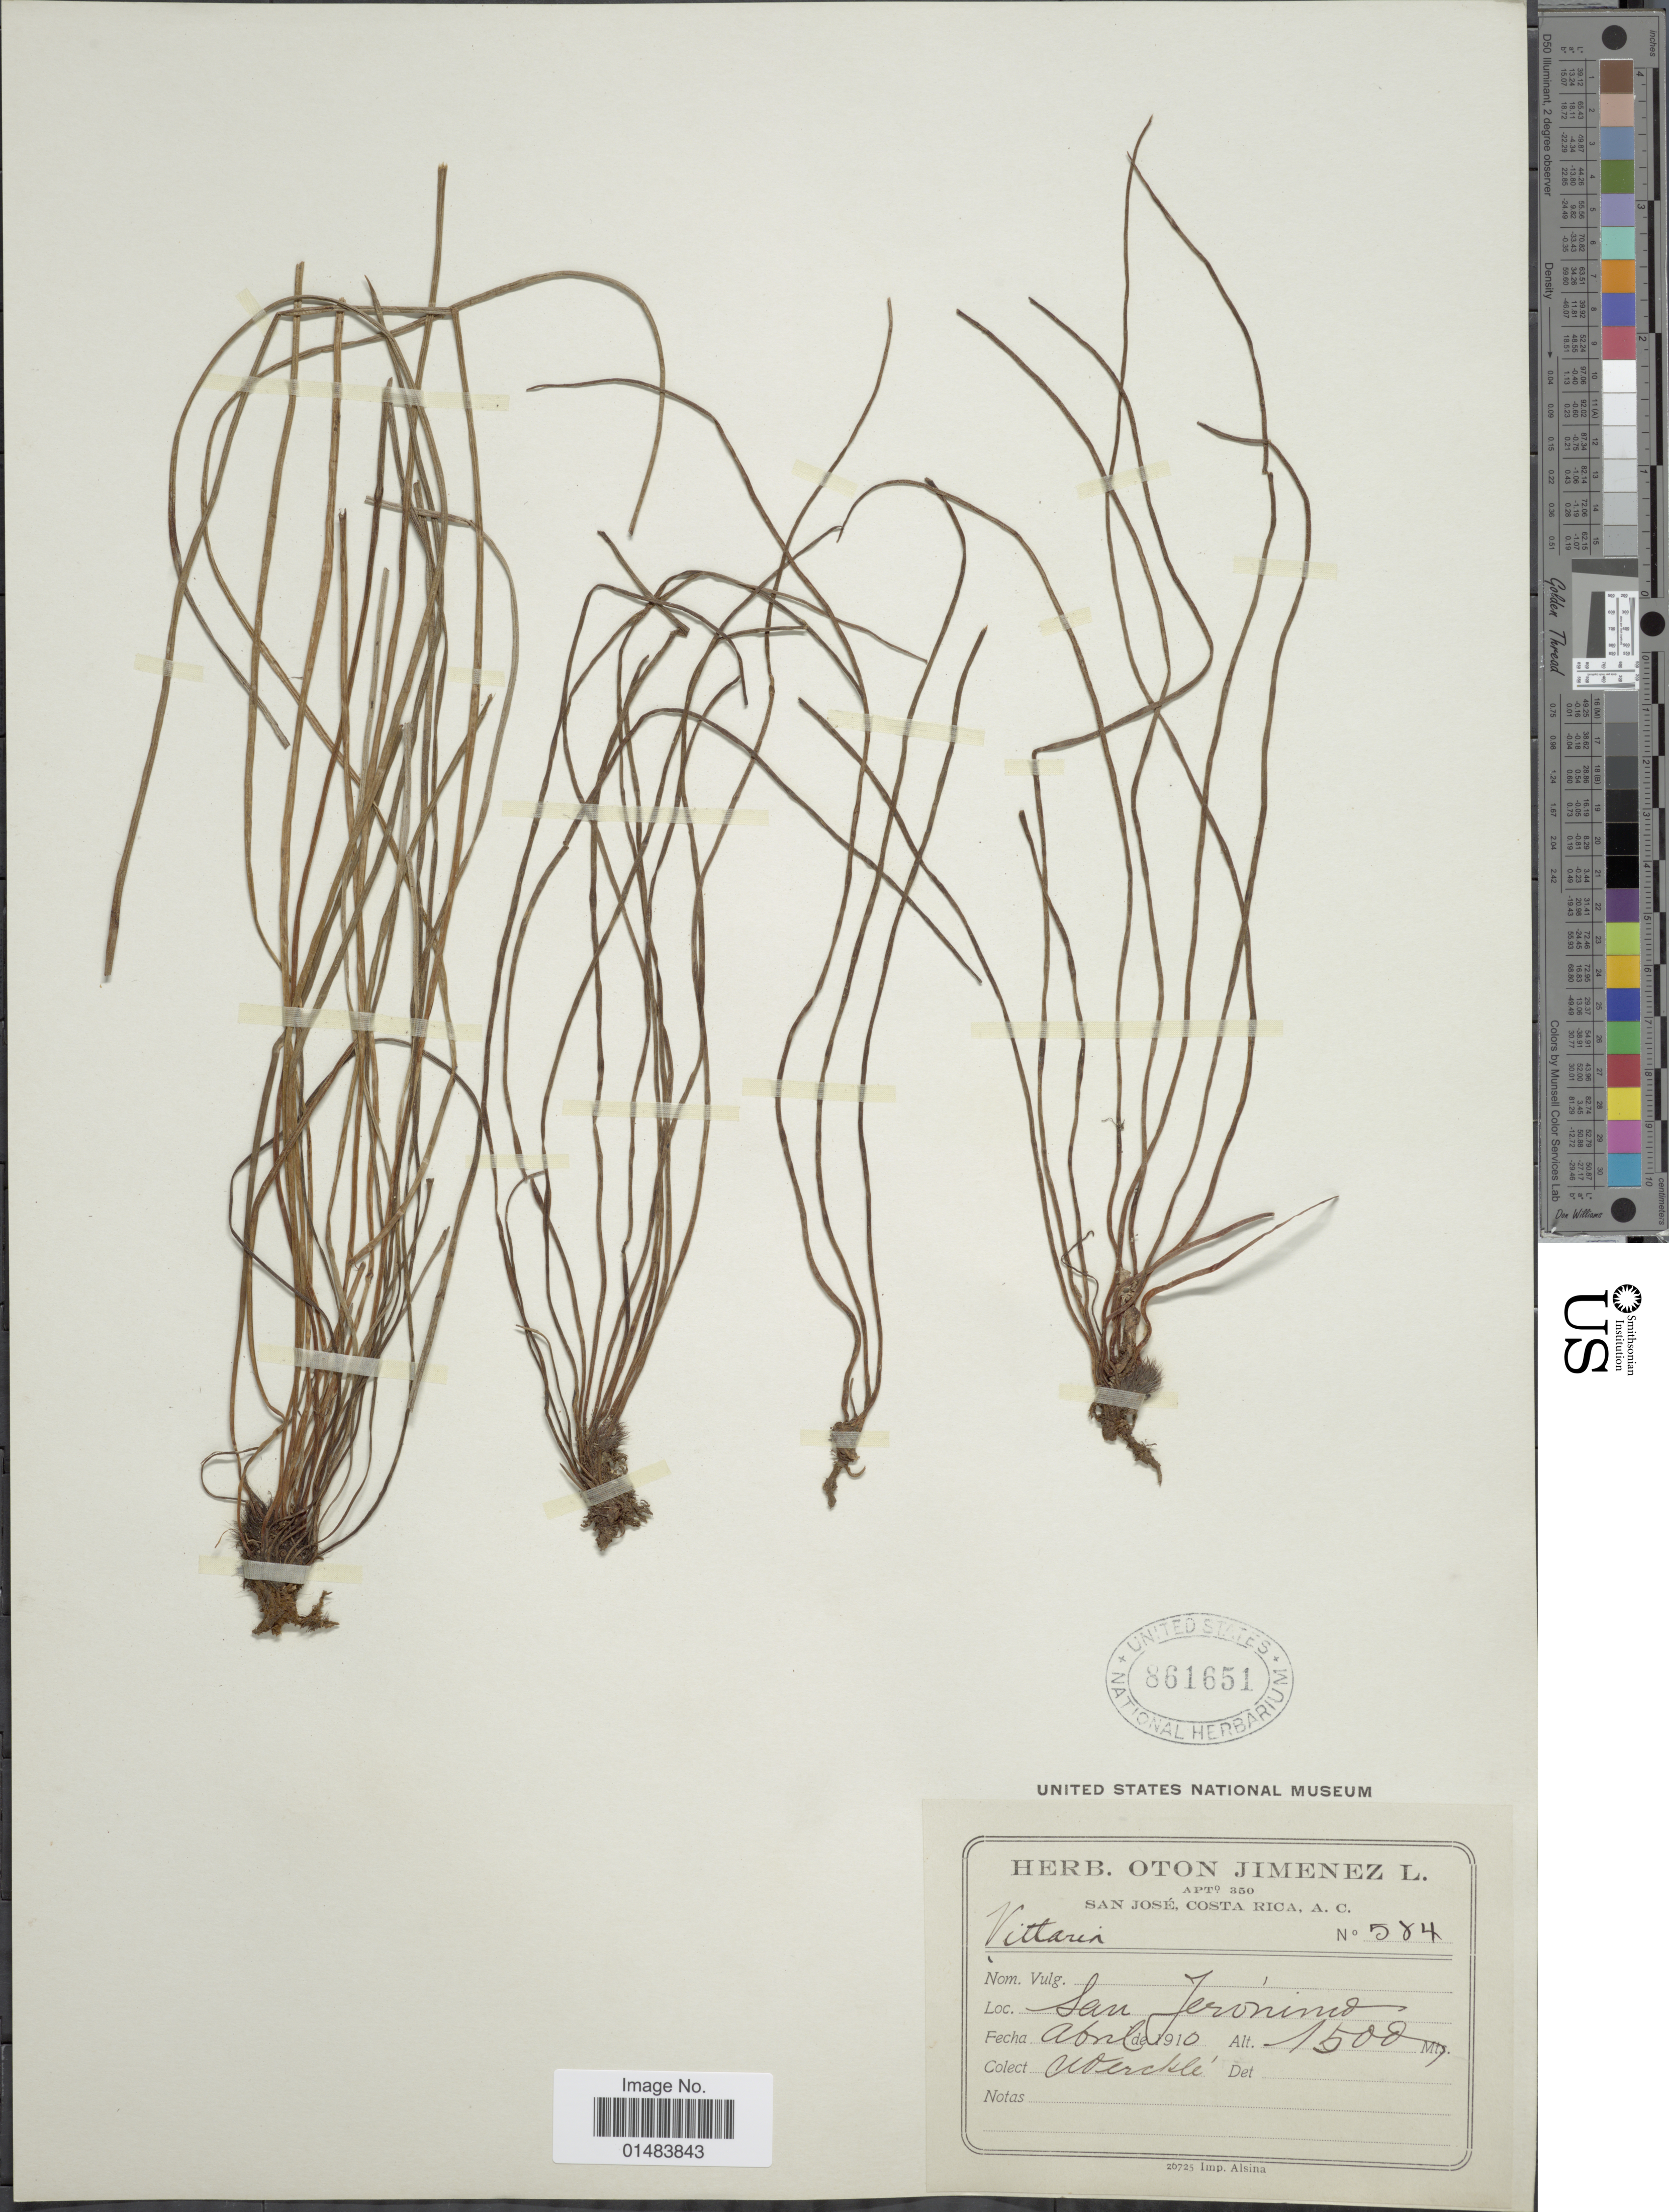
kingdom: Plantae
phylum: Tracheophyta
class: Polypodiopsida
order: Polypodiales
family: Pteridaceae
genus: Vittaria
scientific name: Vittaria sp.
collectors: Werckle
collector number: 584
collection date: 1910-04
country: Costa Rica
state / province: San José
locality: San Jeronimo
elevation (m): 1500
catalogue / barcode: US 861651